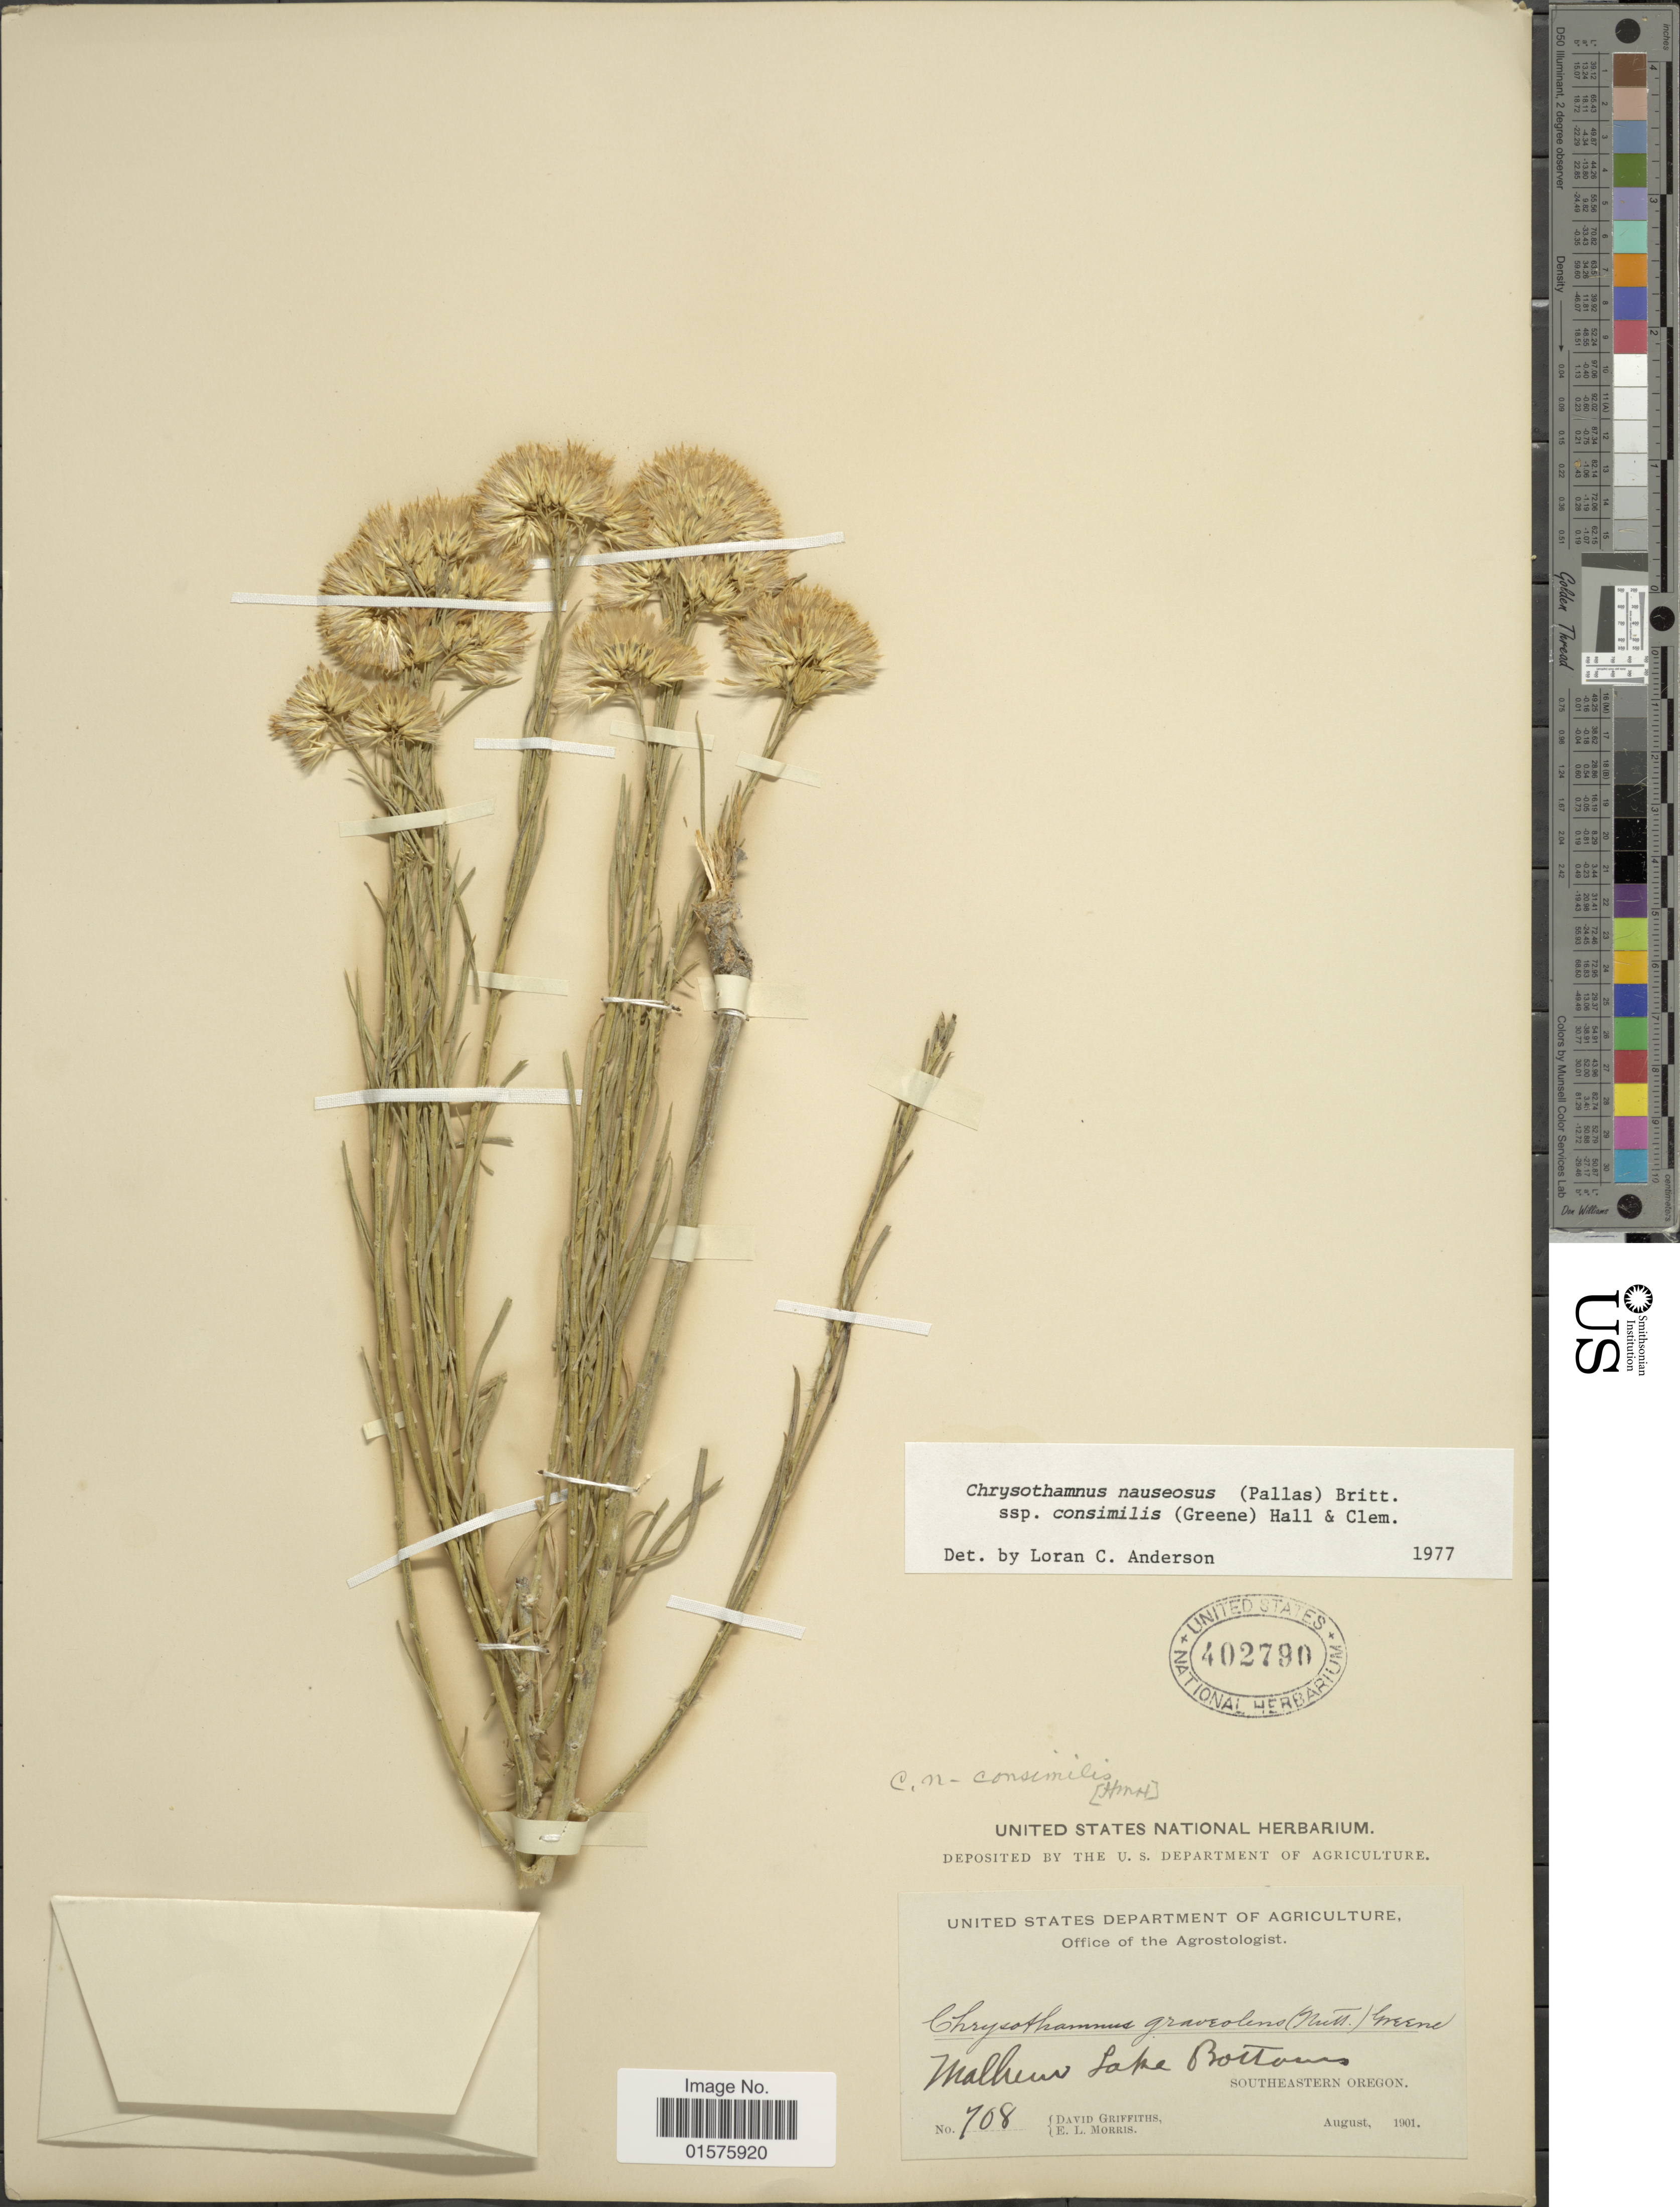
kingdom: Plantae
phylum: Tracheophyta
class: Magnoliopsida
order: Asterales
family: Asteraceae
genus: Ericameria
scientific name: Ericameria nauseosa var. oreophila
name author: (A. Nelson) G.L. Nesom & G.I. Baird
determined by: Urbatsch, Lowell E., Curator (LSU), Louisiana State University (UNITED STATES)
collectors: D. Griffiths & E. Morris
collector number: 708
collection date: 1901-08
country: United States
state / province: Oregon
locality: Malheur Lake bottoms, Southeastern Oregon.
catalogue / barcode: US 402790